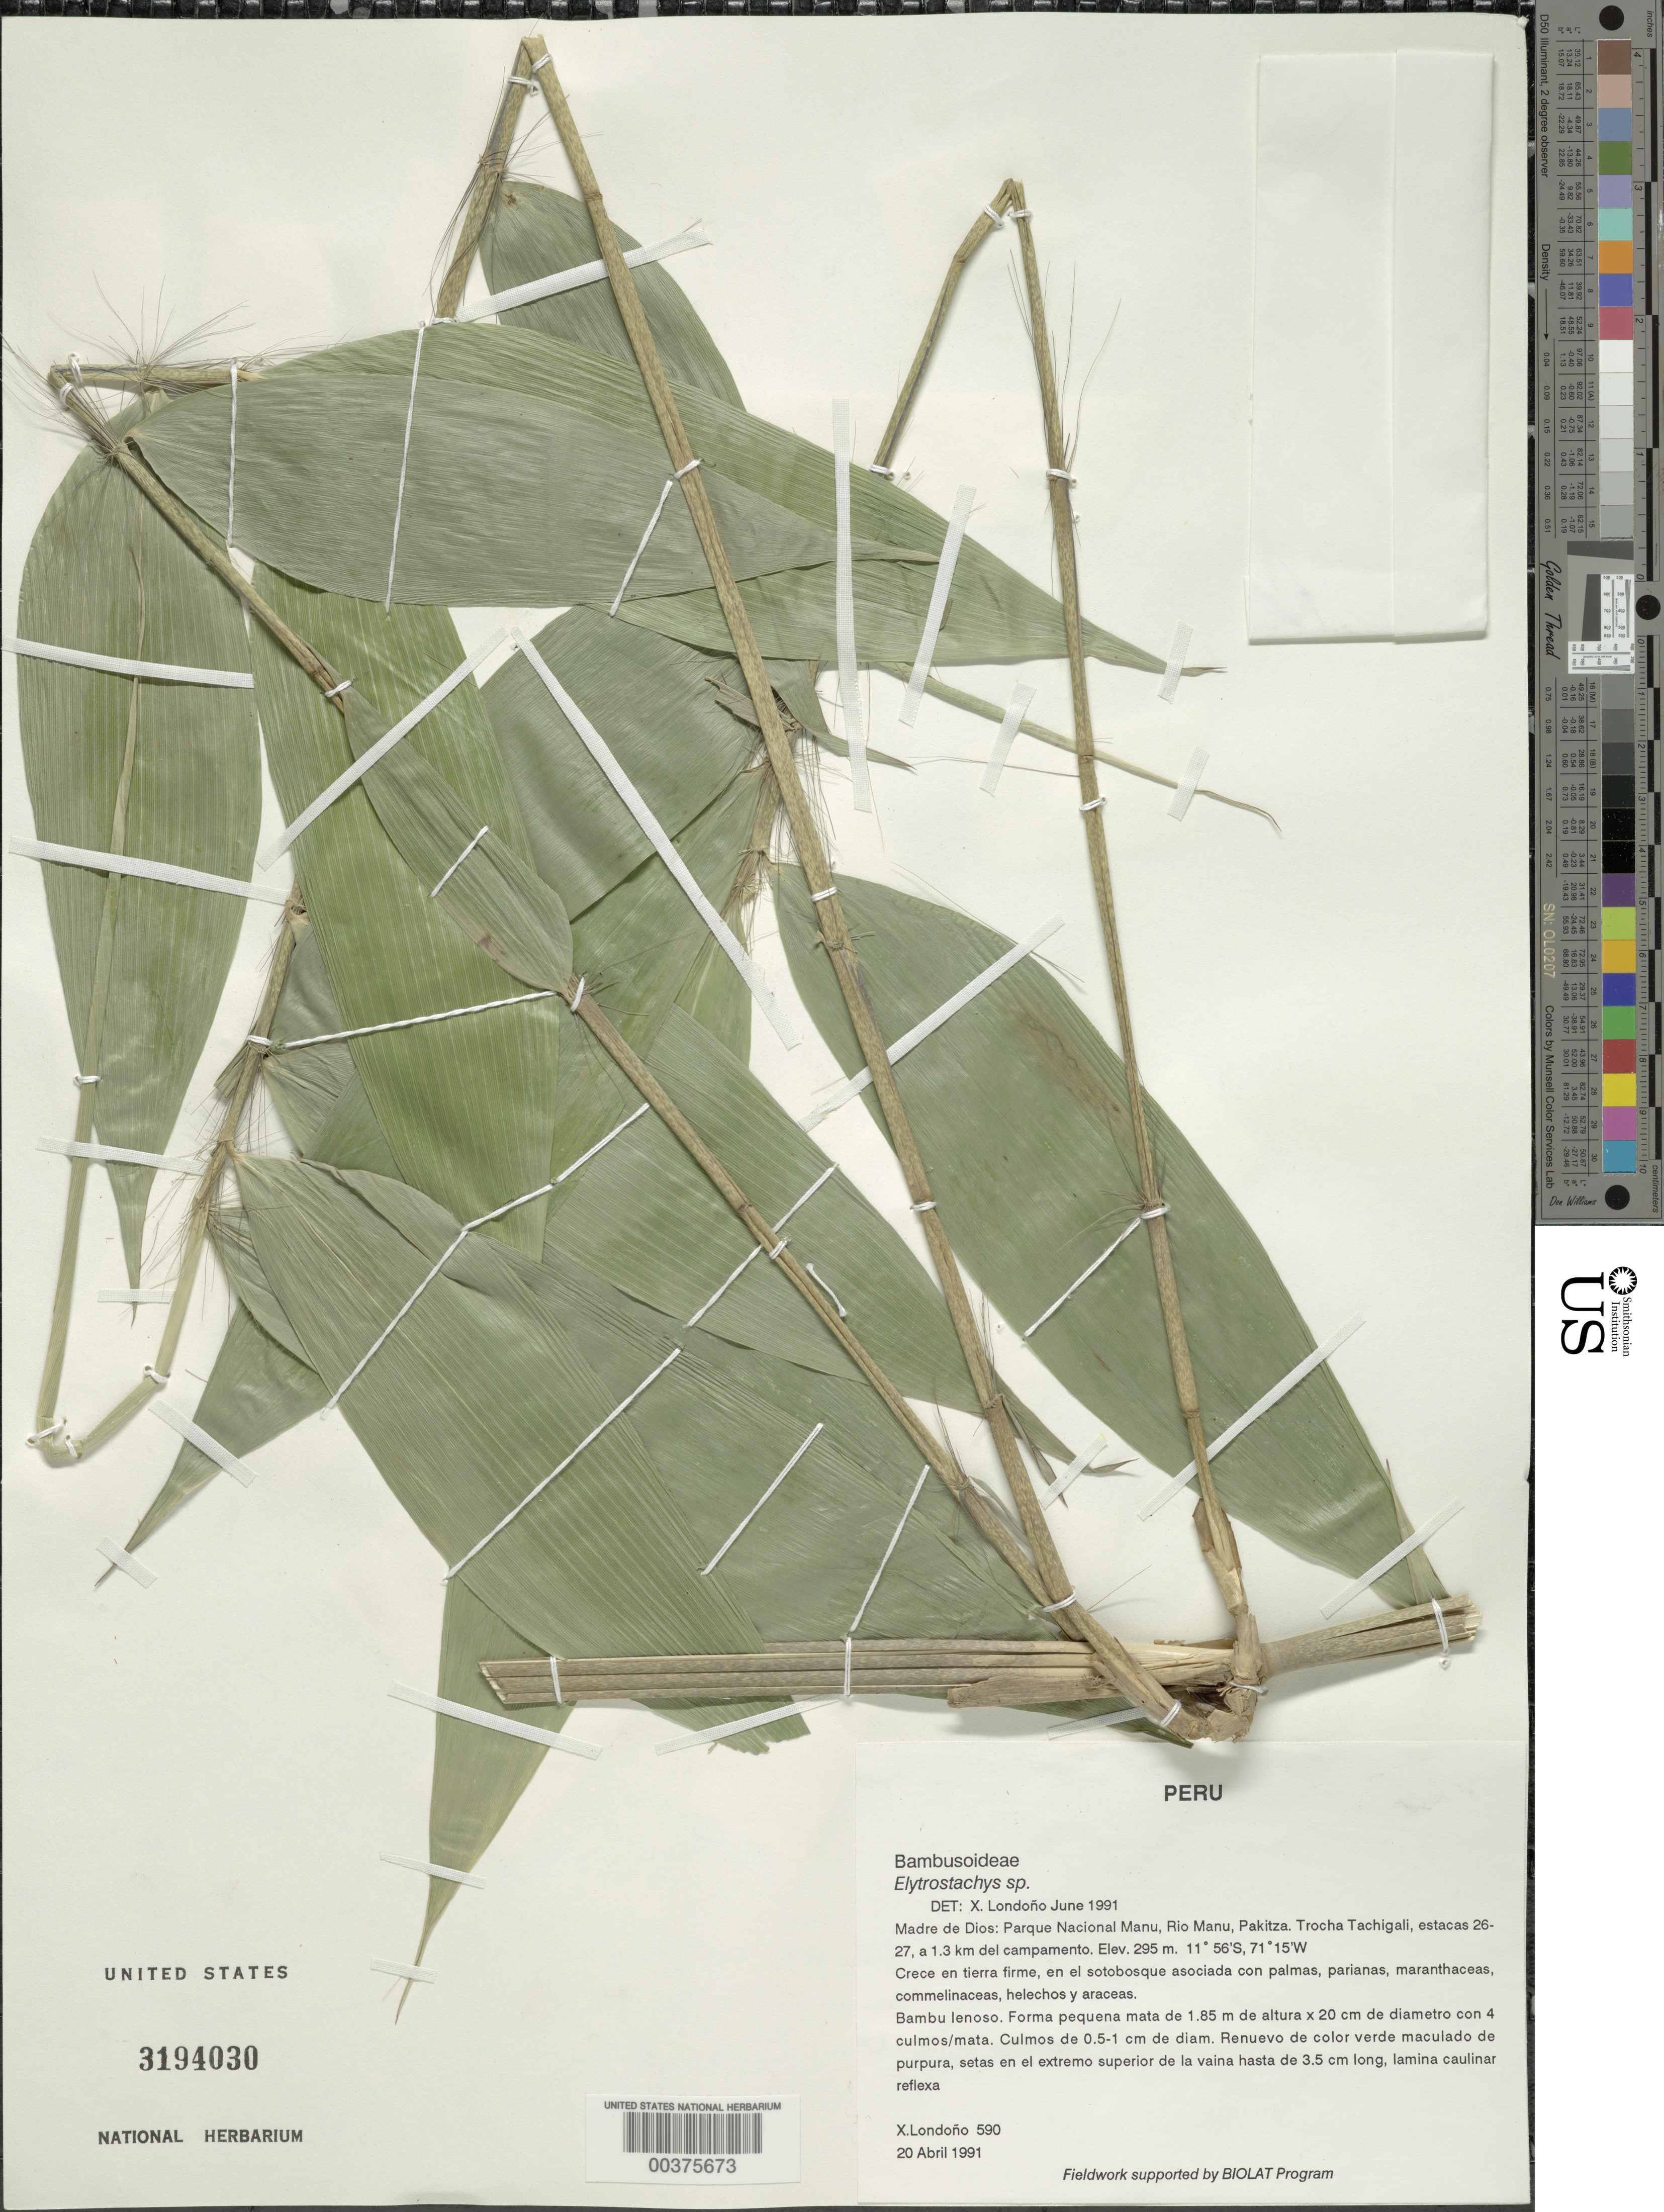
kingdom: Plantae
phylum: Tracheophyta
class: Liliopsida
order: Poales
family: Poaceae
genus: Elytrostachys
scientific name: Elytrostachys sp.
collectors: X. Londoño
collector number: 590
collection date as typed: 20 Apr 1991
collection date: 1991-04-20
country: Peru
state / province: Madre de Dios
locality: Parque nacional manu, rio manu, pakitza. trocha tachigali, estacas 27-36, a 1.3 km de campamento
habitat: Crece en tierra firme bajo el dosel de la selva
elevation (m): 295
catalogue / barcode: US 3194030